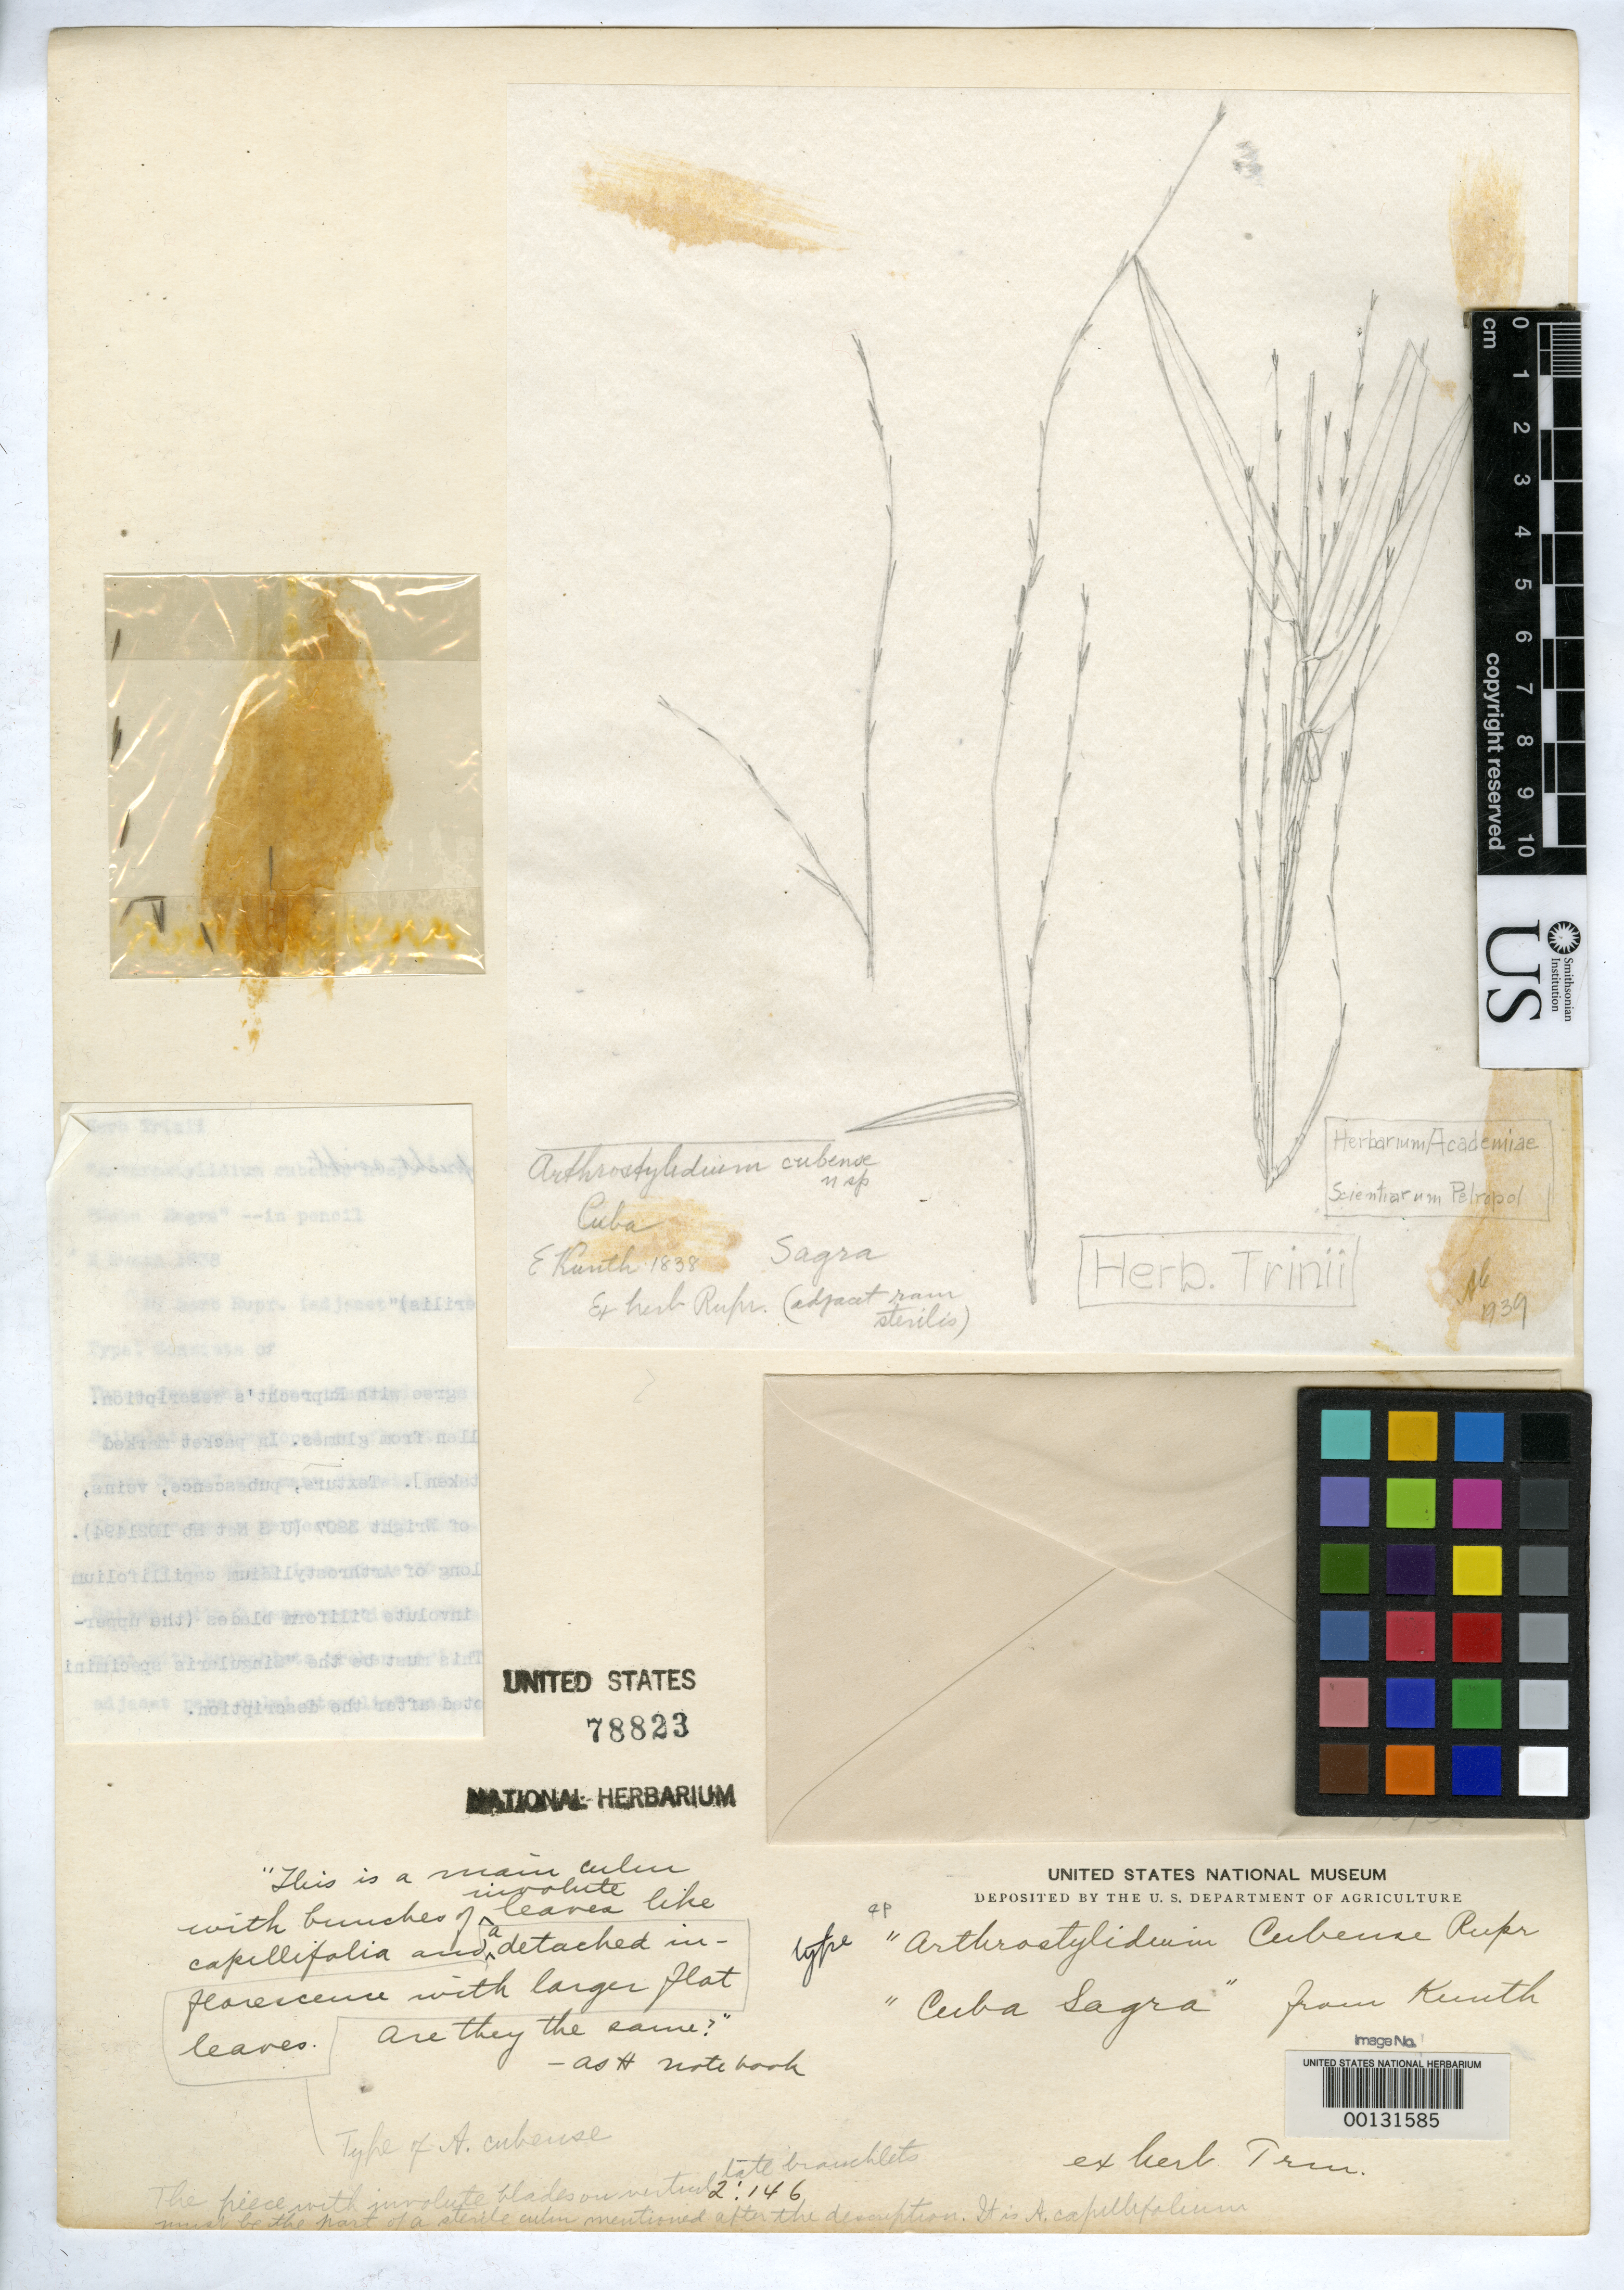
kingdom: Plantae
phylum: Tracheophyta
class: Liliopsida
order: Poales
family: Poaceae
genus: Arthrostylidium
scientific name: Arthrostylidium cubense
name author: Rupr.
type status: Type Collection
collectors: R. de la Sagra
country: Cuba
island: Greater Antilles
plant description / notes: Sketch and fragmentary material of type specimen ex herb. Trin.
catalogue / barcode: US 78823